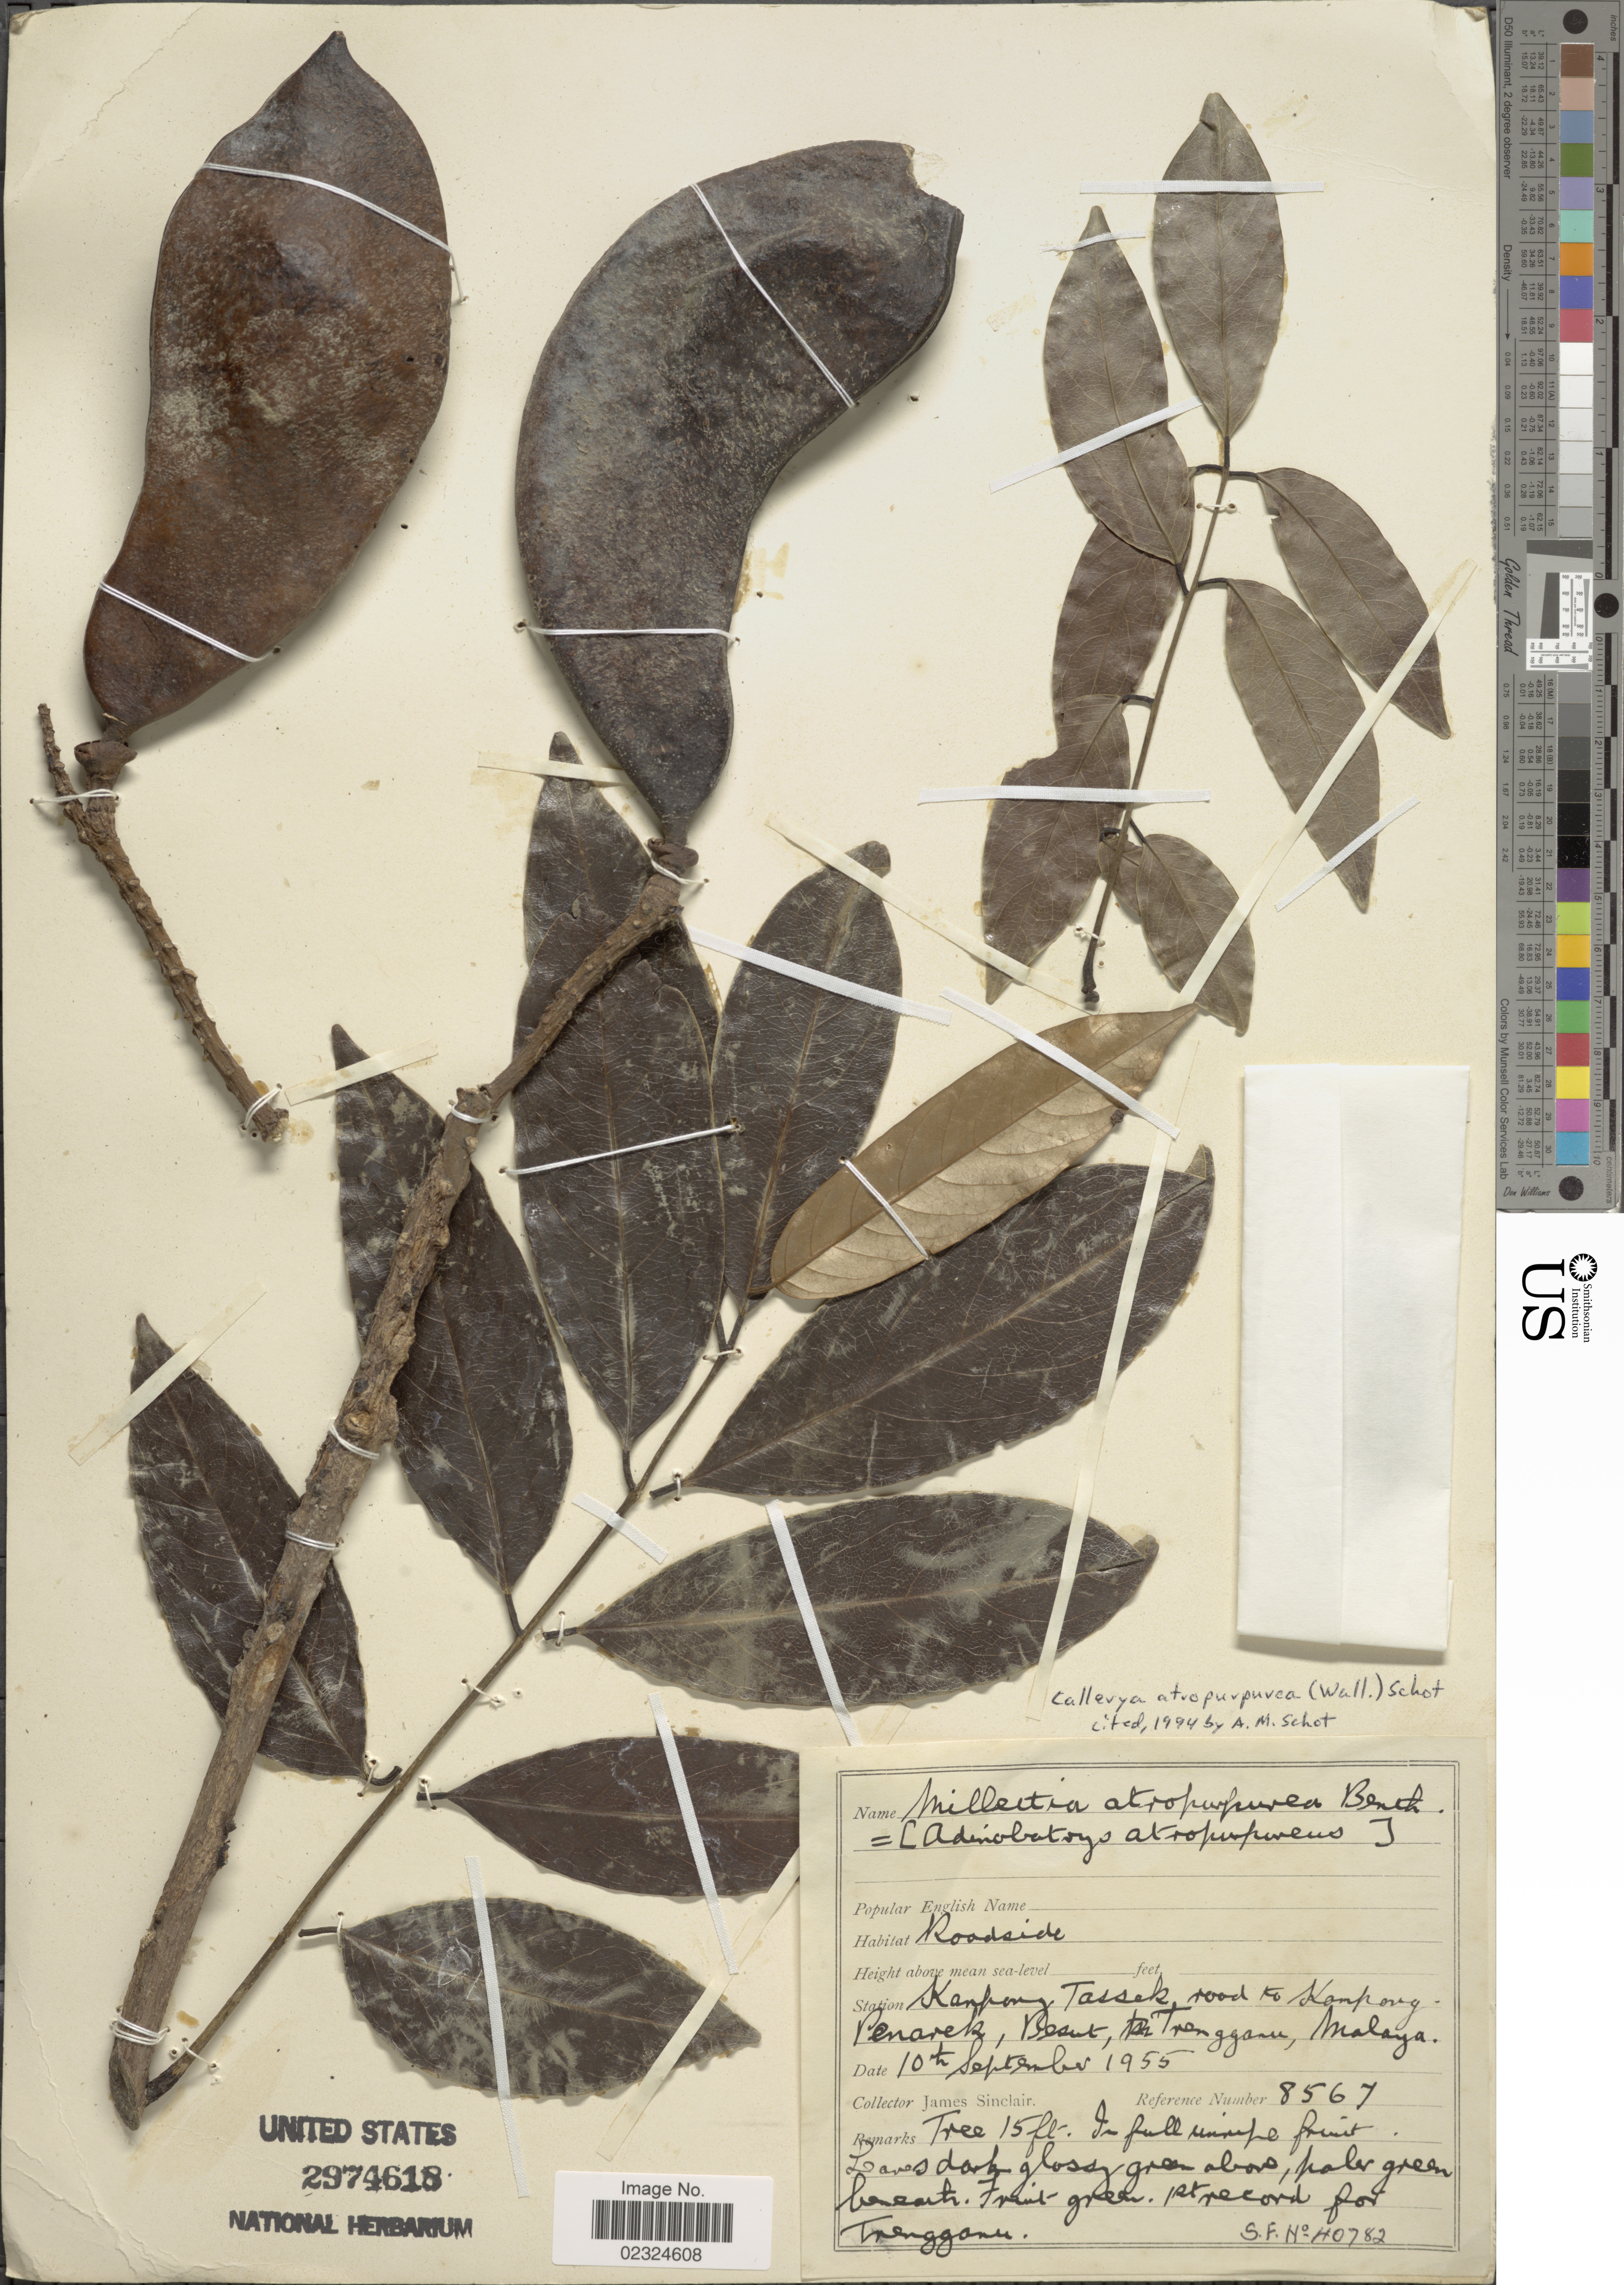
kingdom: Plantae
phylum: Tracheophyta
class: Magnoliopsida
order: Fabales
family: Fabaceae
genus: Adinobotrys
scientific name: Adinobotrys atropurpureus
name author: (Wall.) Dunn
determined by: Strong, Mark T., (BOT), Smithsonian Institution - National Museum of Natural History (UNITED STATES)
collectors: J. Sinclair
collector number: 8567/SFN40782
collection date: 1955-09-10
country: Malaysia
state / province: Terengganu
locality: Kamping Tassek, road to Kampong Penarek, Besut, Trengganu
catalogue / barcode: US 2974618